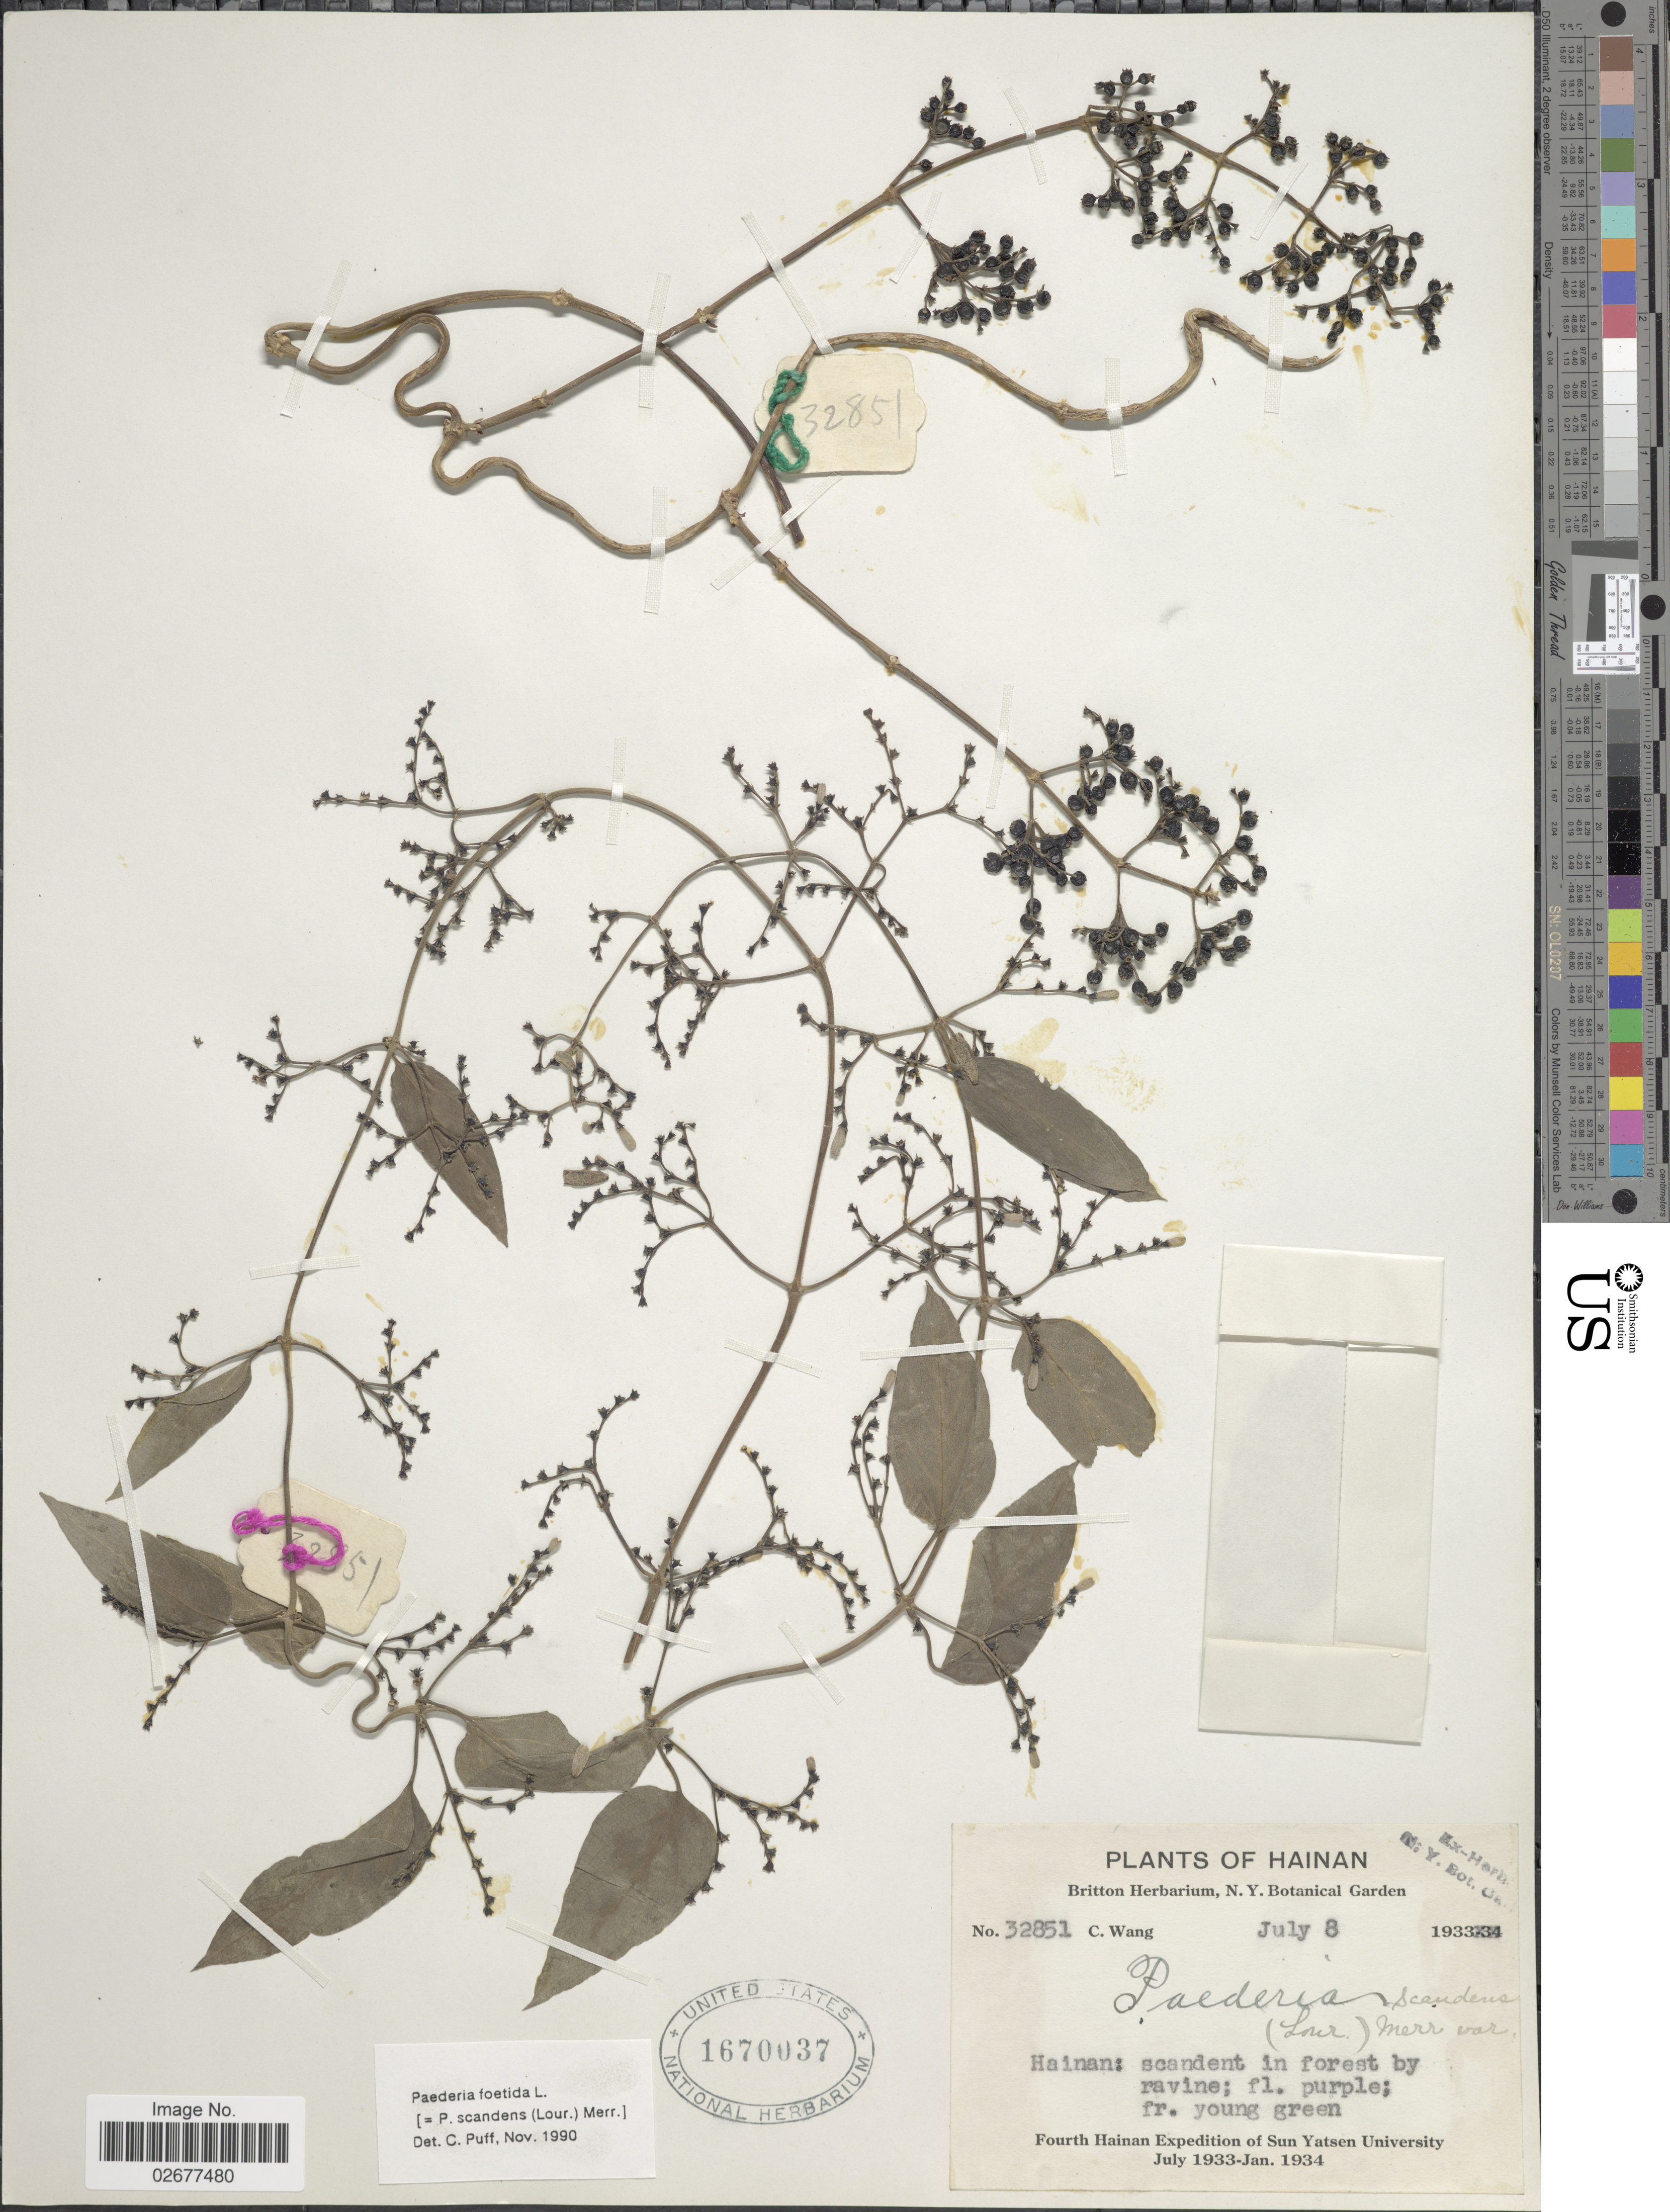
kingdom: Plantae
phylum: Tracheophyta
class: Magnoliopsida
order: Gentianales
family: Rubiaceae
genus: Paederia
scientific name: Paederia foetida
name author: L.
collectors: C. Wang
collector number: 32851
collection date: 1933-07-08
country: China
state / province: Hainan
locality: Hainan: in forest by ravine.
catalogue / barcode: US 1670037